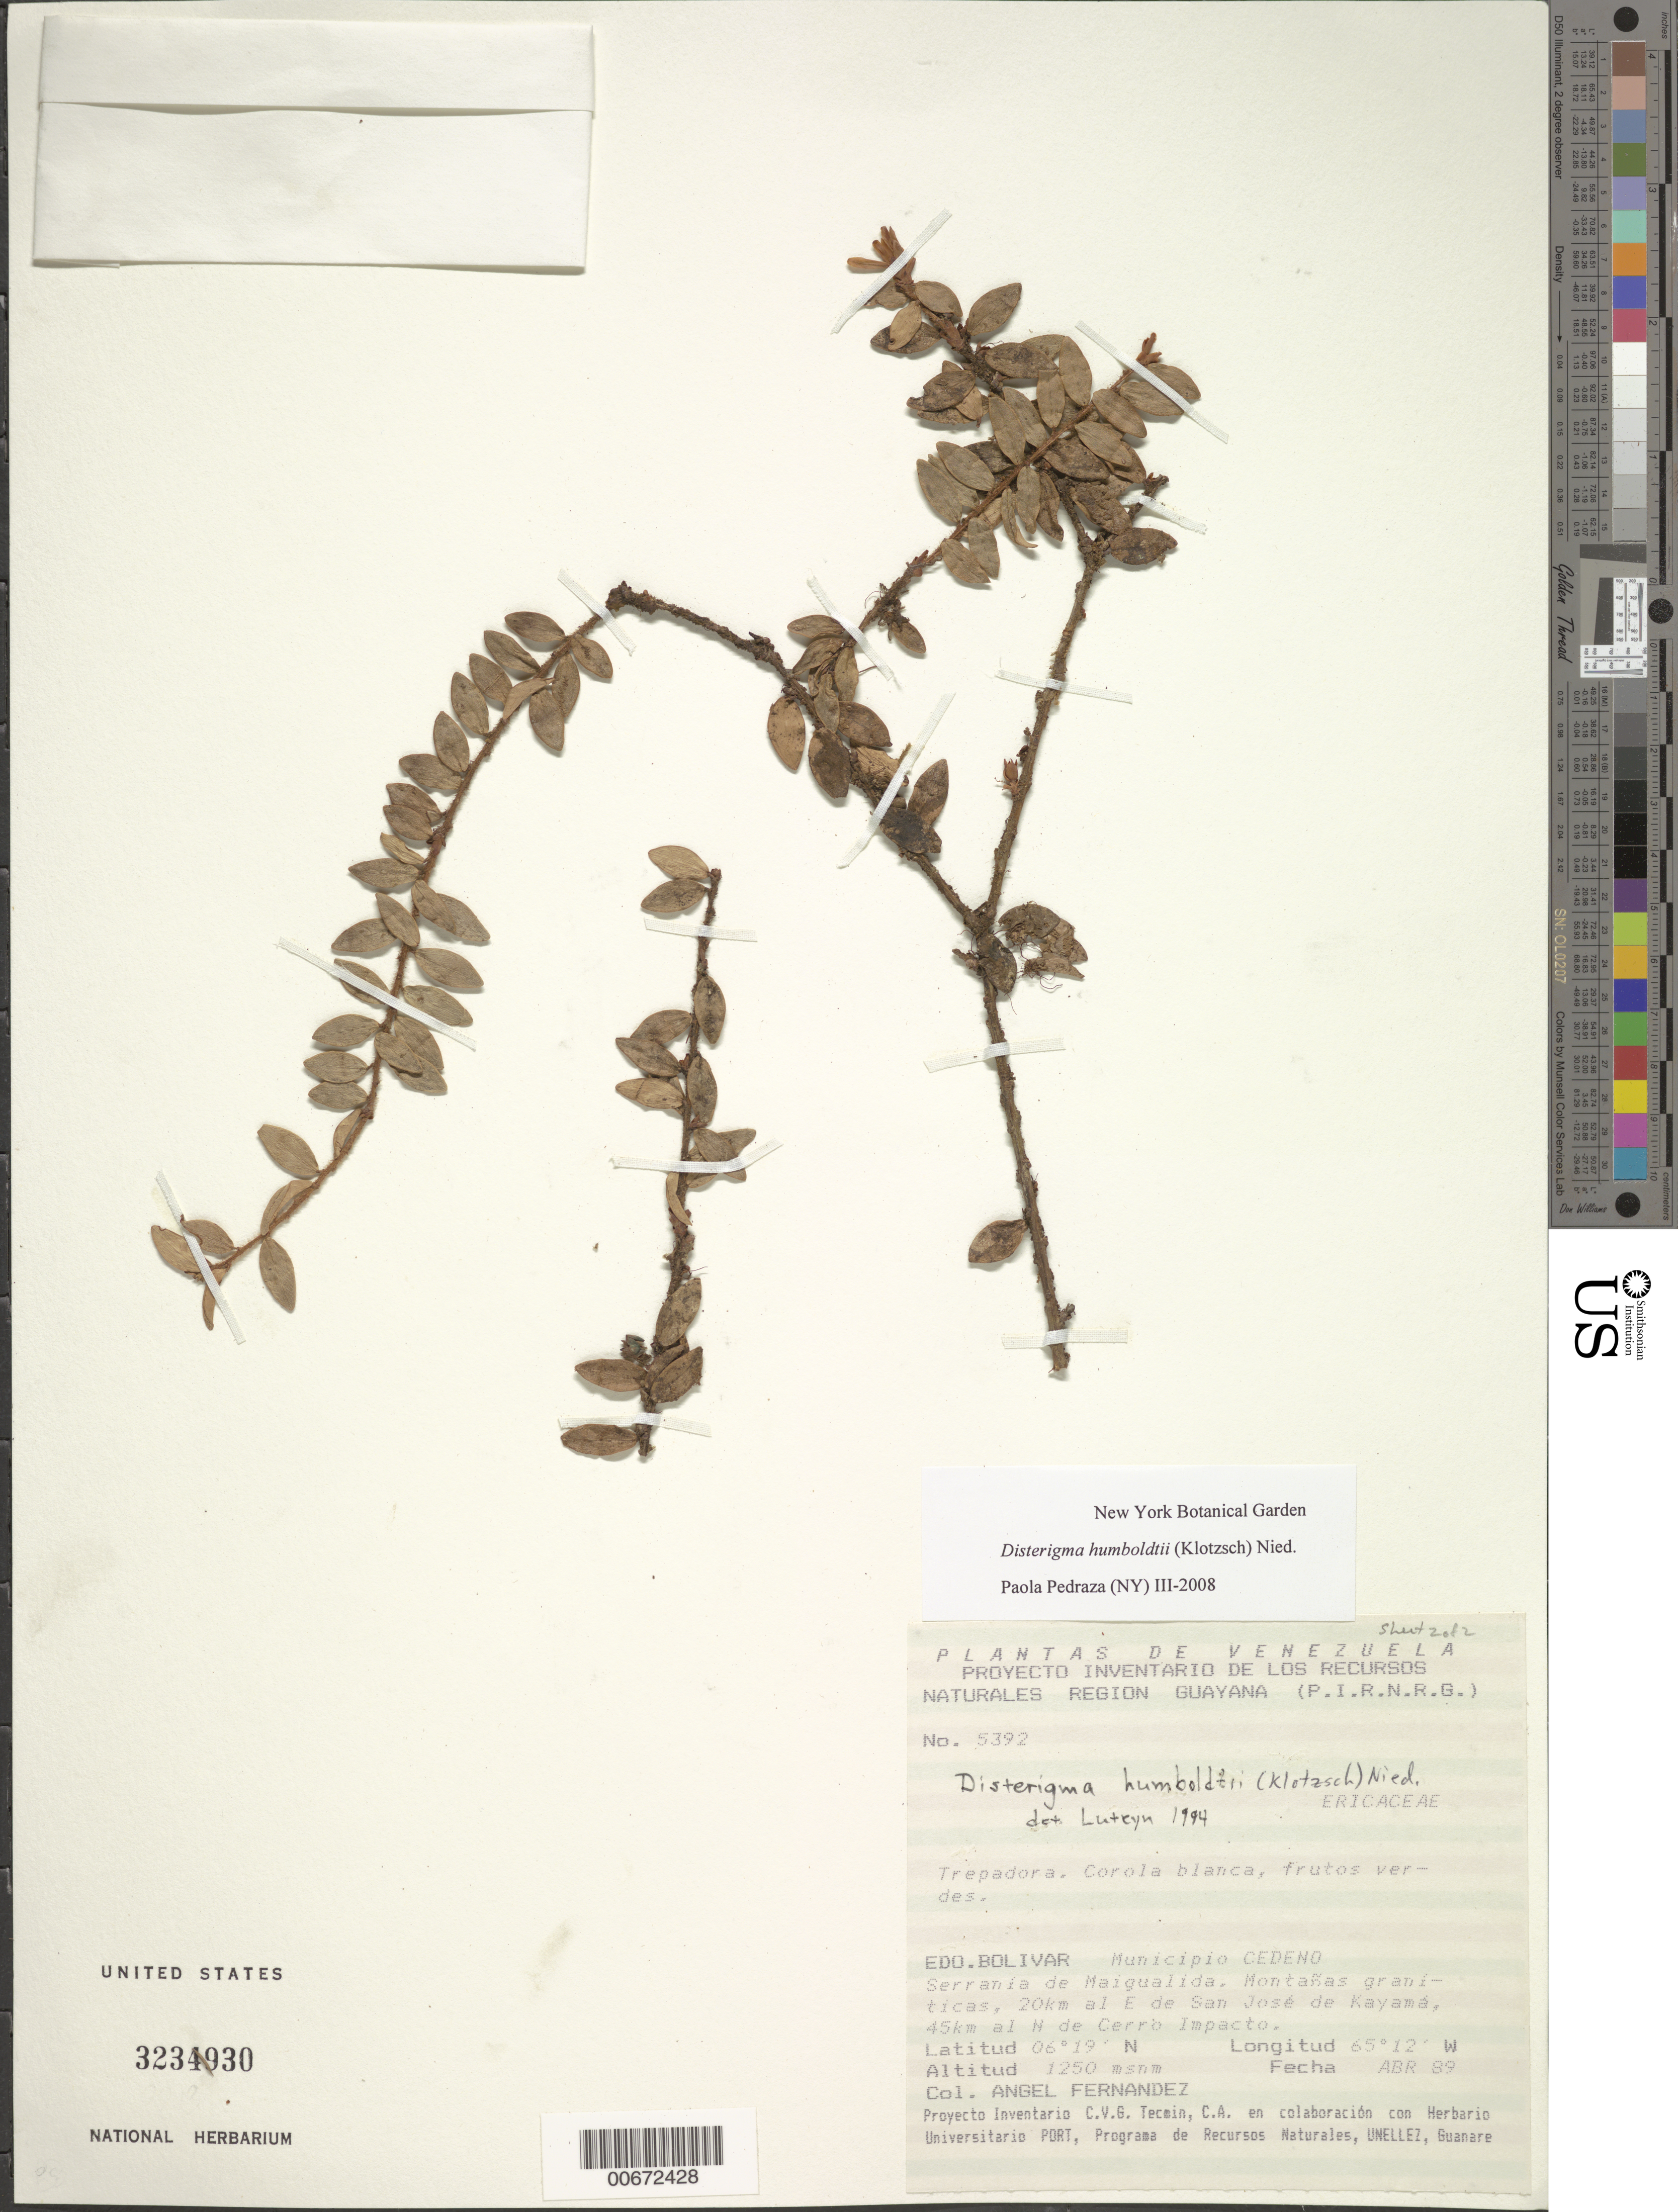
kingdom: Plantae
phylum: Tracheophyta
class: Magnoliopsida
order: Ericales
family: Ericaceae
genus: Disterigma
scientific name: Disterigma humboldtii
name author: (Klotzsch) Nied.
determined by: Luteyn, J. L.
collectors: A. Fernández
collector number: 5392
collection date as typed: Apr-89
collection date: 1989-04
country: Venezuela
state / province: Bolívar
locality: Mun. Cedeño, Serrania de Maigualida, 20 km E de San José de Kayamá, 45 km N de Cerro Impacto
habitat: Granitic mountains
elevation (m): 1250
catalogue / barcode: US 3234930